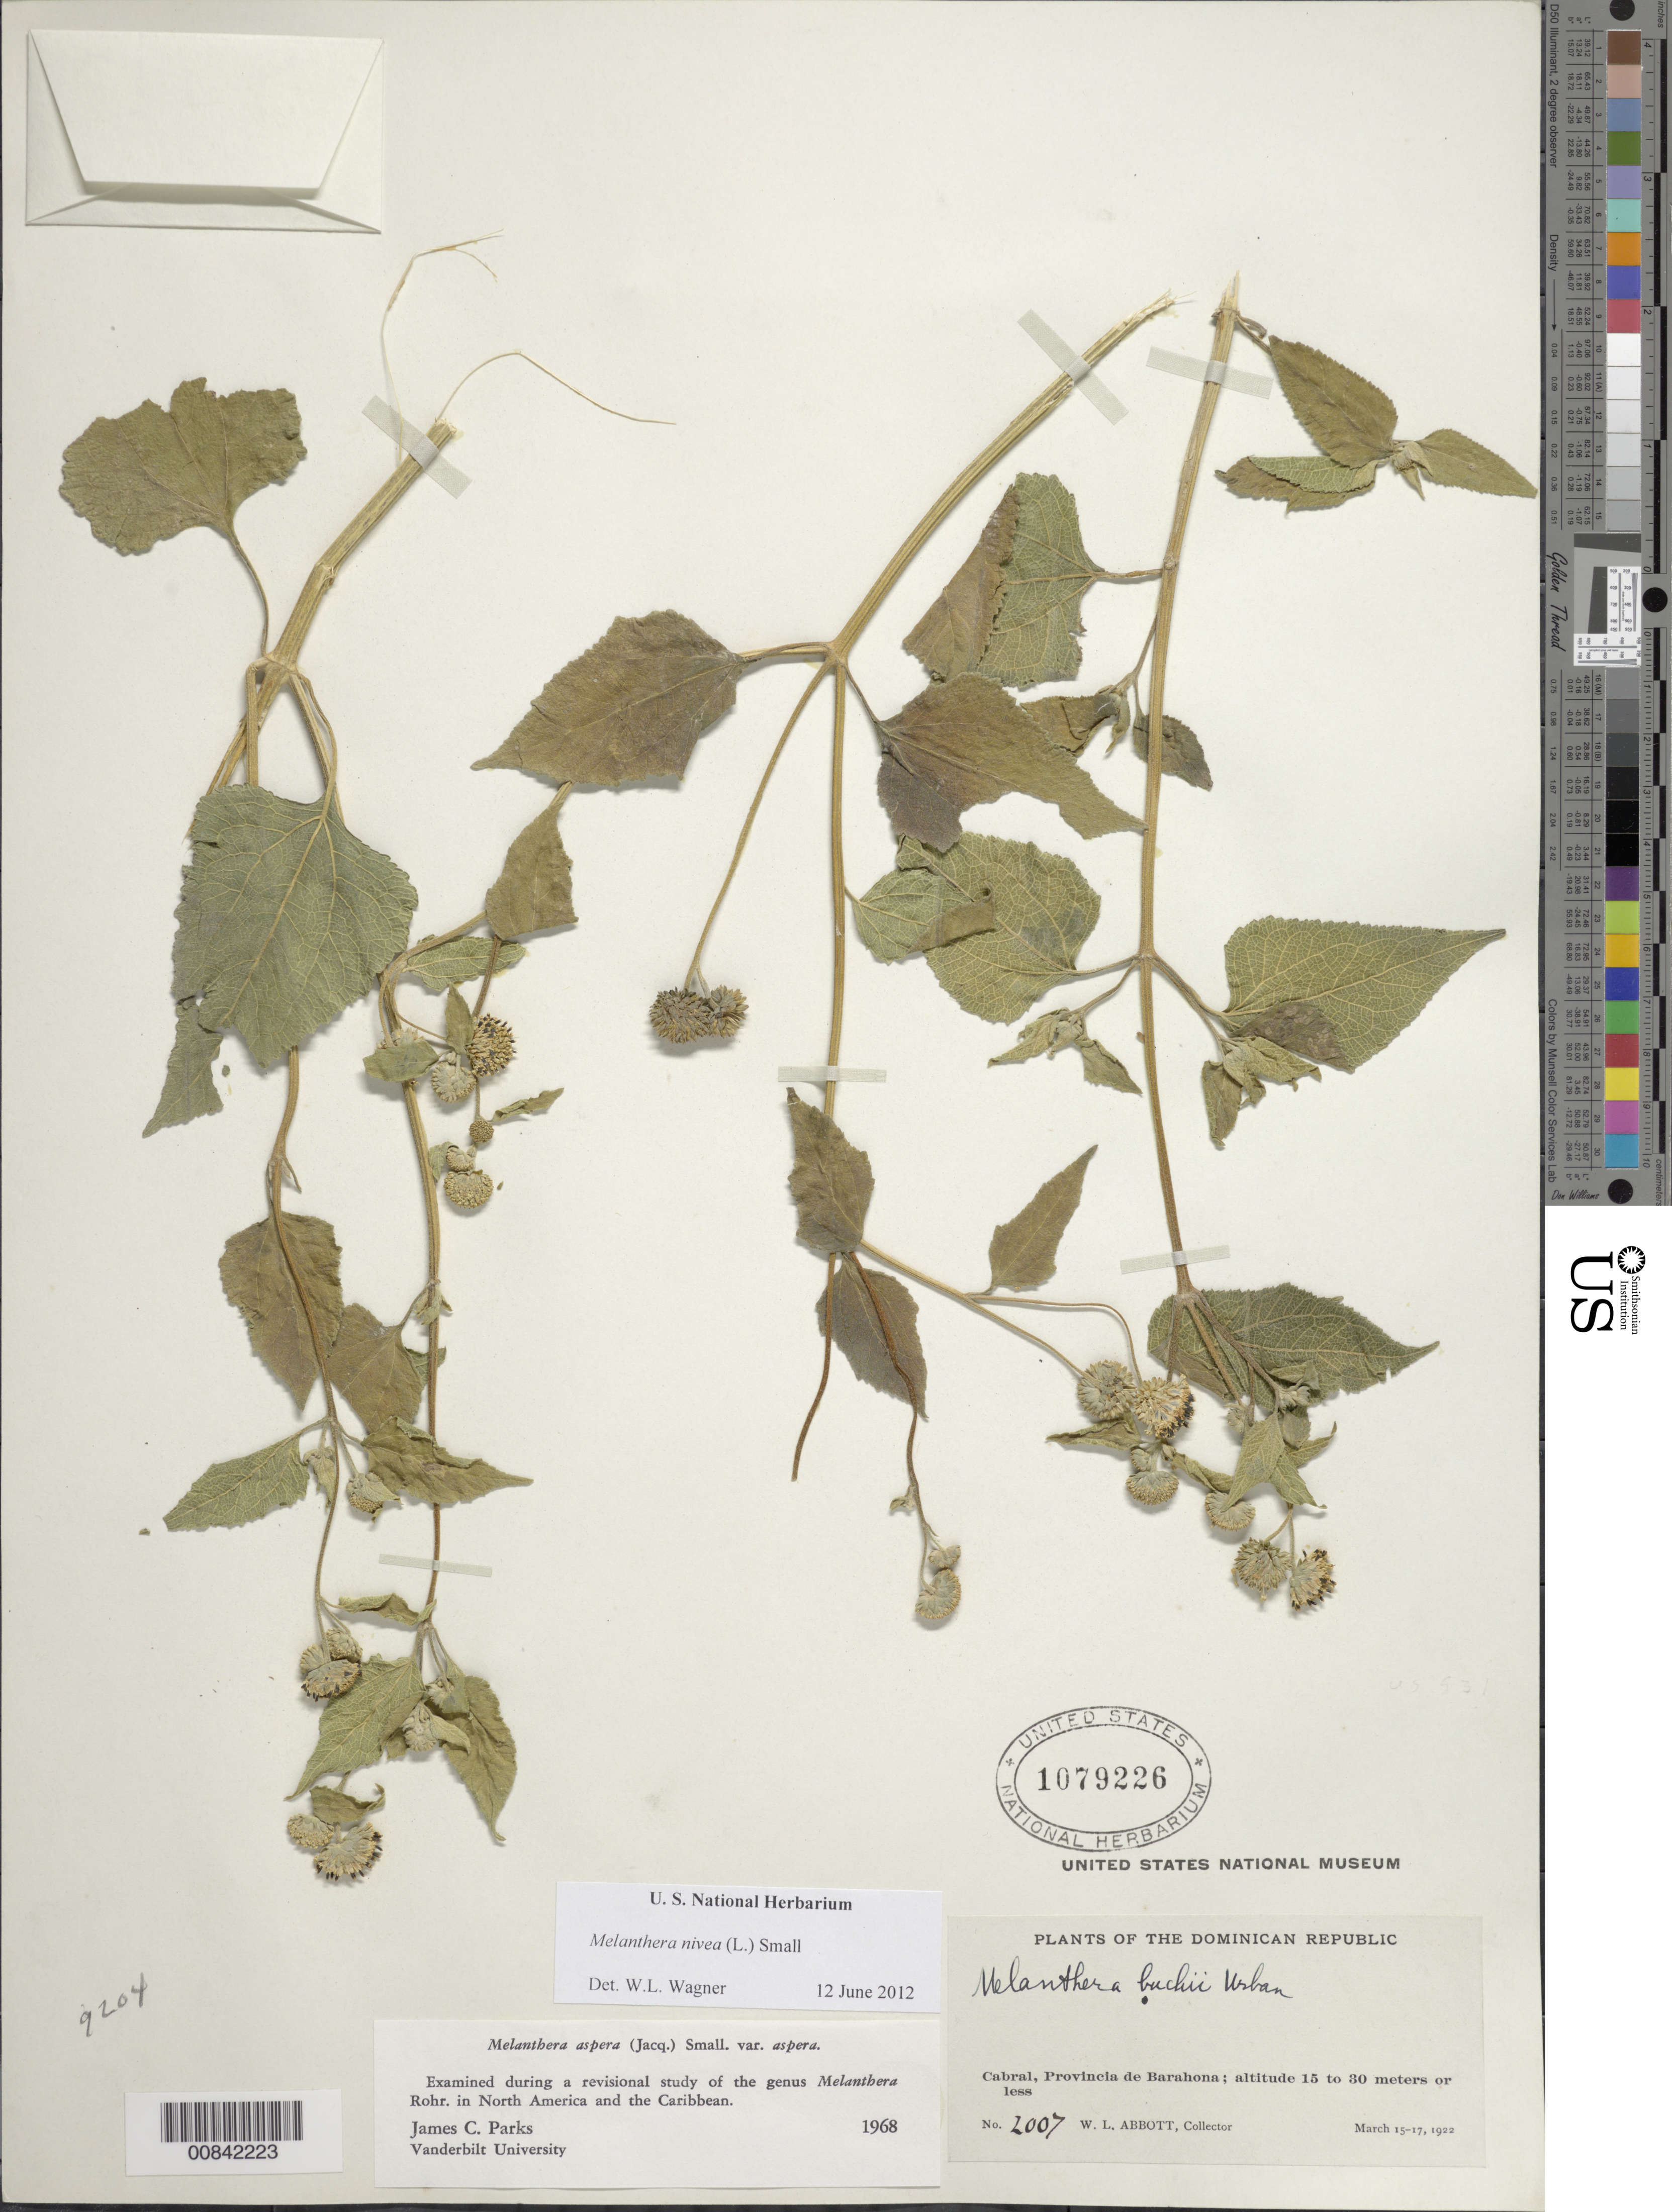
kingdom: Plantae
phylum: Tracheophyta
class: Magnoliopsida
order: Asterales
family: Asteraceae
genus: Melanthera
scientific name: Melanthera nivea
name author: (L.) Small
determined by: Parks, J. C.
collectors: W. L. Abbott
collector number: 2007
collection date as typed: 15 Mar 1922 to 17 Mar 1922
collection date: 1922-03-15/1922-03-17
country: Dominican Republic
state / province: Barahona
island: Hispaniola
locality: Cabral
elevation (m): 15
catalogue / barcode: US 1079226